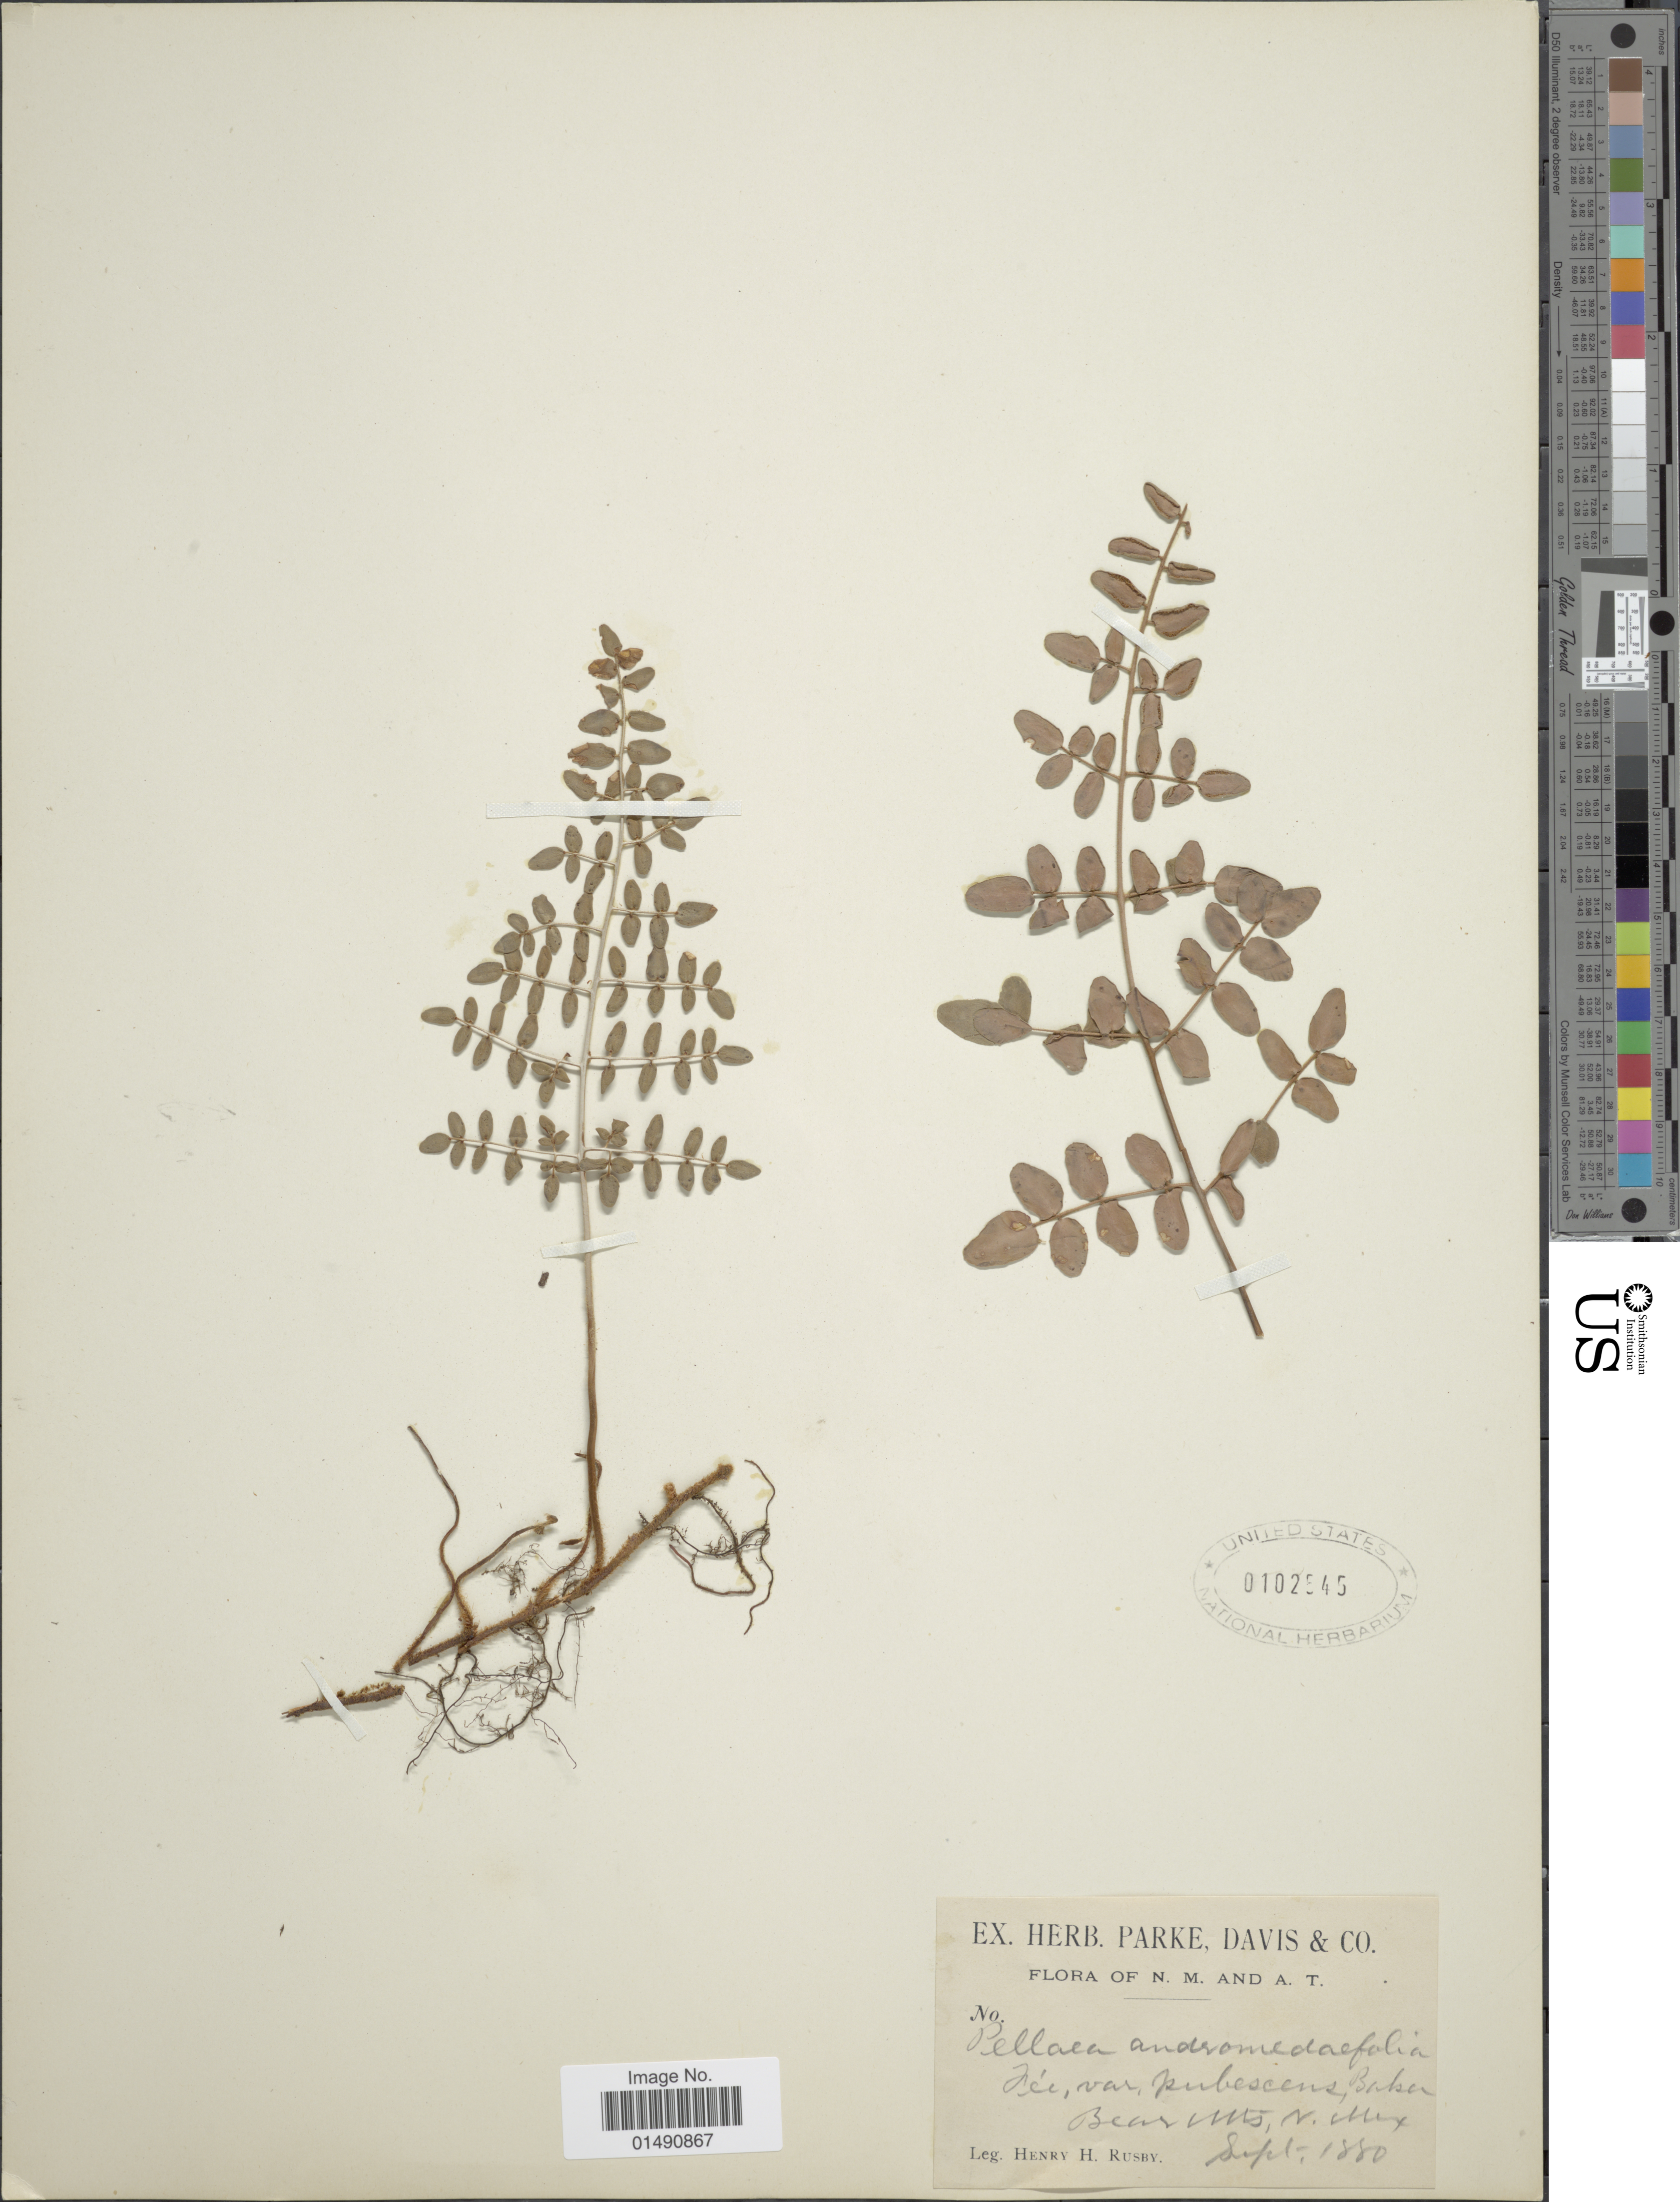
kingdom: Plantae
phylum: Tracheophyta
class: Polypodiopsida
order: Polypodiales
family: Pteridaceae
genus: Pellaea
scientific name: Pellaea andromedifolia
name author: (Kaulf.) Fée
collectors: H. H. Rusby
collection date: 1880-09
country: United States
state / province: New Mexico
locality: Bear Mts.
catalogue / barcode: US 102545